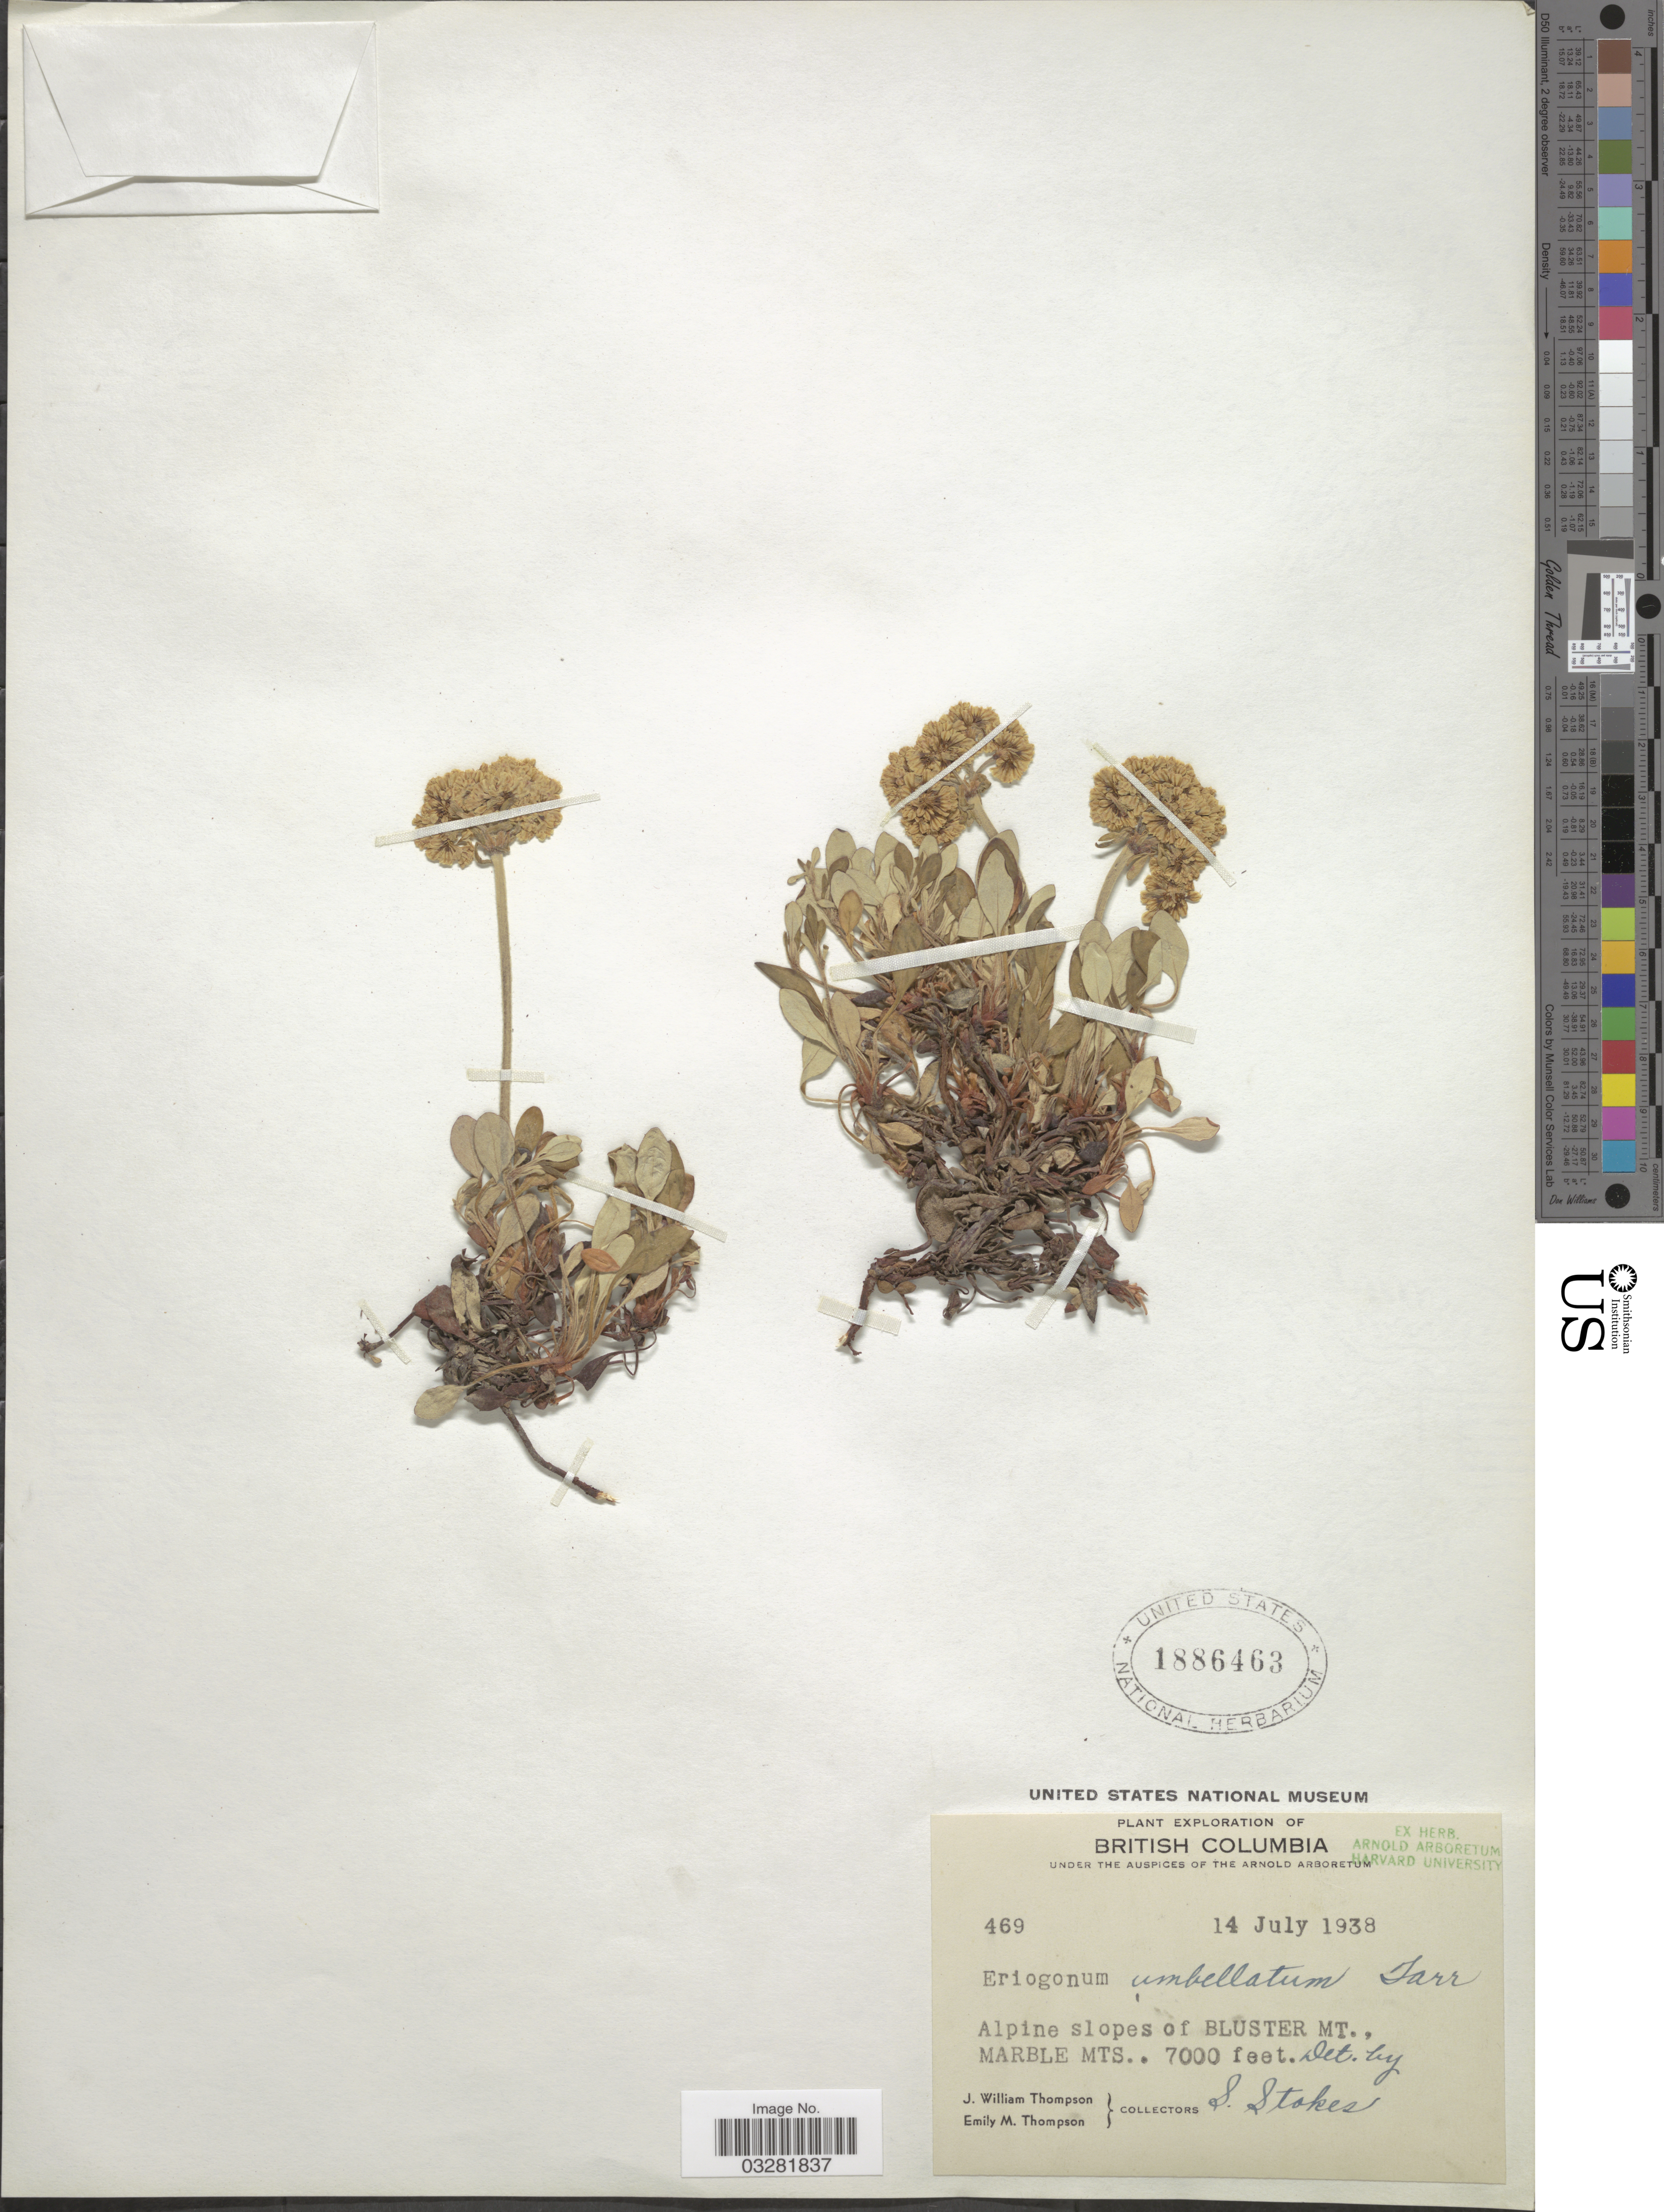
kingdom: Plantae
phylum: Tracheophyta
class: Magnoliopsida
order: Caryophyllales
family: Polygonaceae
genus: Eriogonum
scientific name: Eriogonum umbellatum var. subalpinum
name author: M.E. Jones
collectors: J. W. Thompson & E. M. Thompson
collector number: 469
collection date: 1938-07-14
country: Canada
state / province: British Columbia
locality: Alpine slopes of Bluster Mt., Marble Mts.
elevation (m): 2134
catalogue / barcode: US 1886463